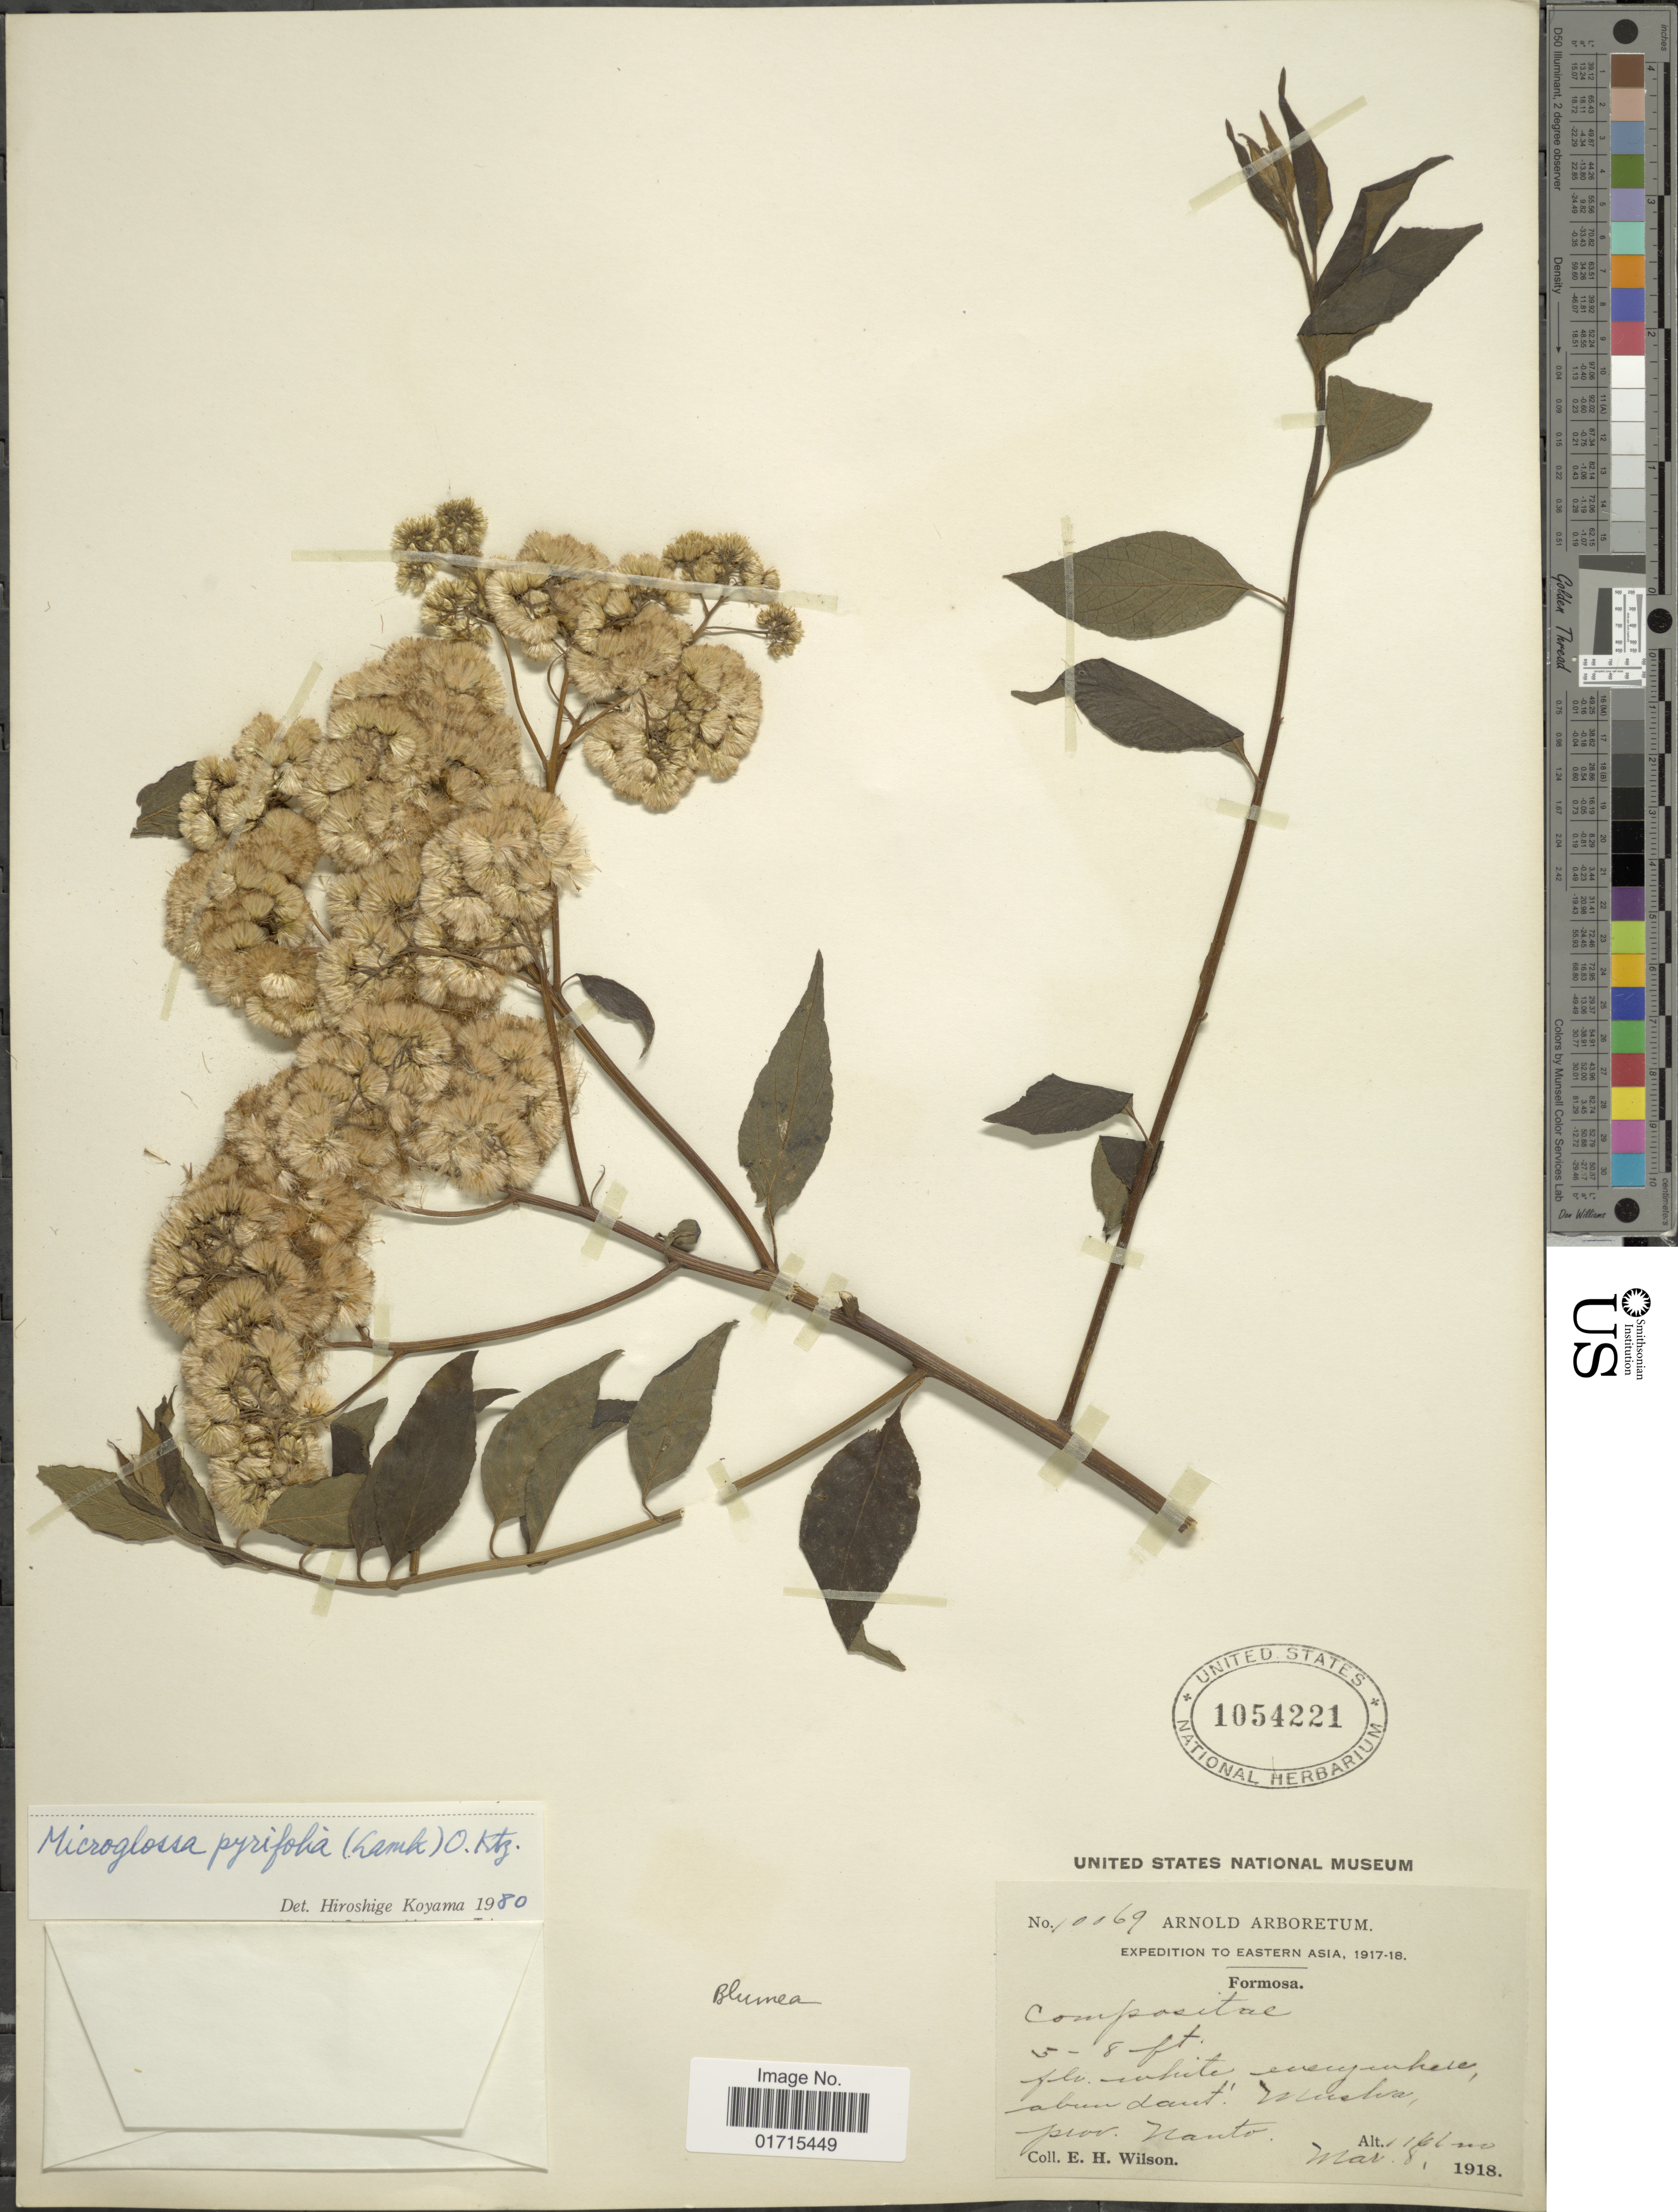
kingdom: Plantae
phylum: Tracheophyta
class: Magnoliopsida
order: Asterales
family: Asteraceae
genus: Microglossa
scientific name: Microglossa pyrifolia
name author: (Lam.) Kuntze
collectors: E. Wilson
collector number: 10069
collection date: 1918-03-08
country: Taiwan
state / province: Nantou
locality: Eastern Asia, Formosa, Musha. Prov. Nanto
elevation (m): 161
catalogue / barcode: US 1054221